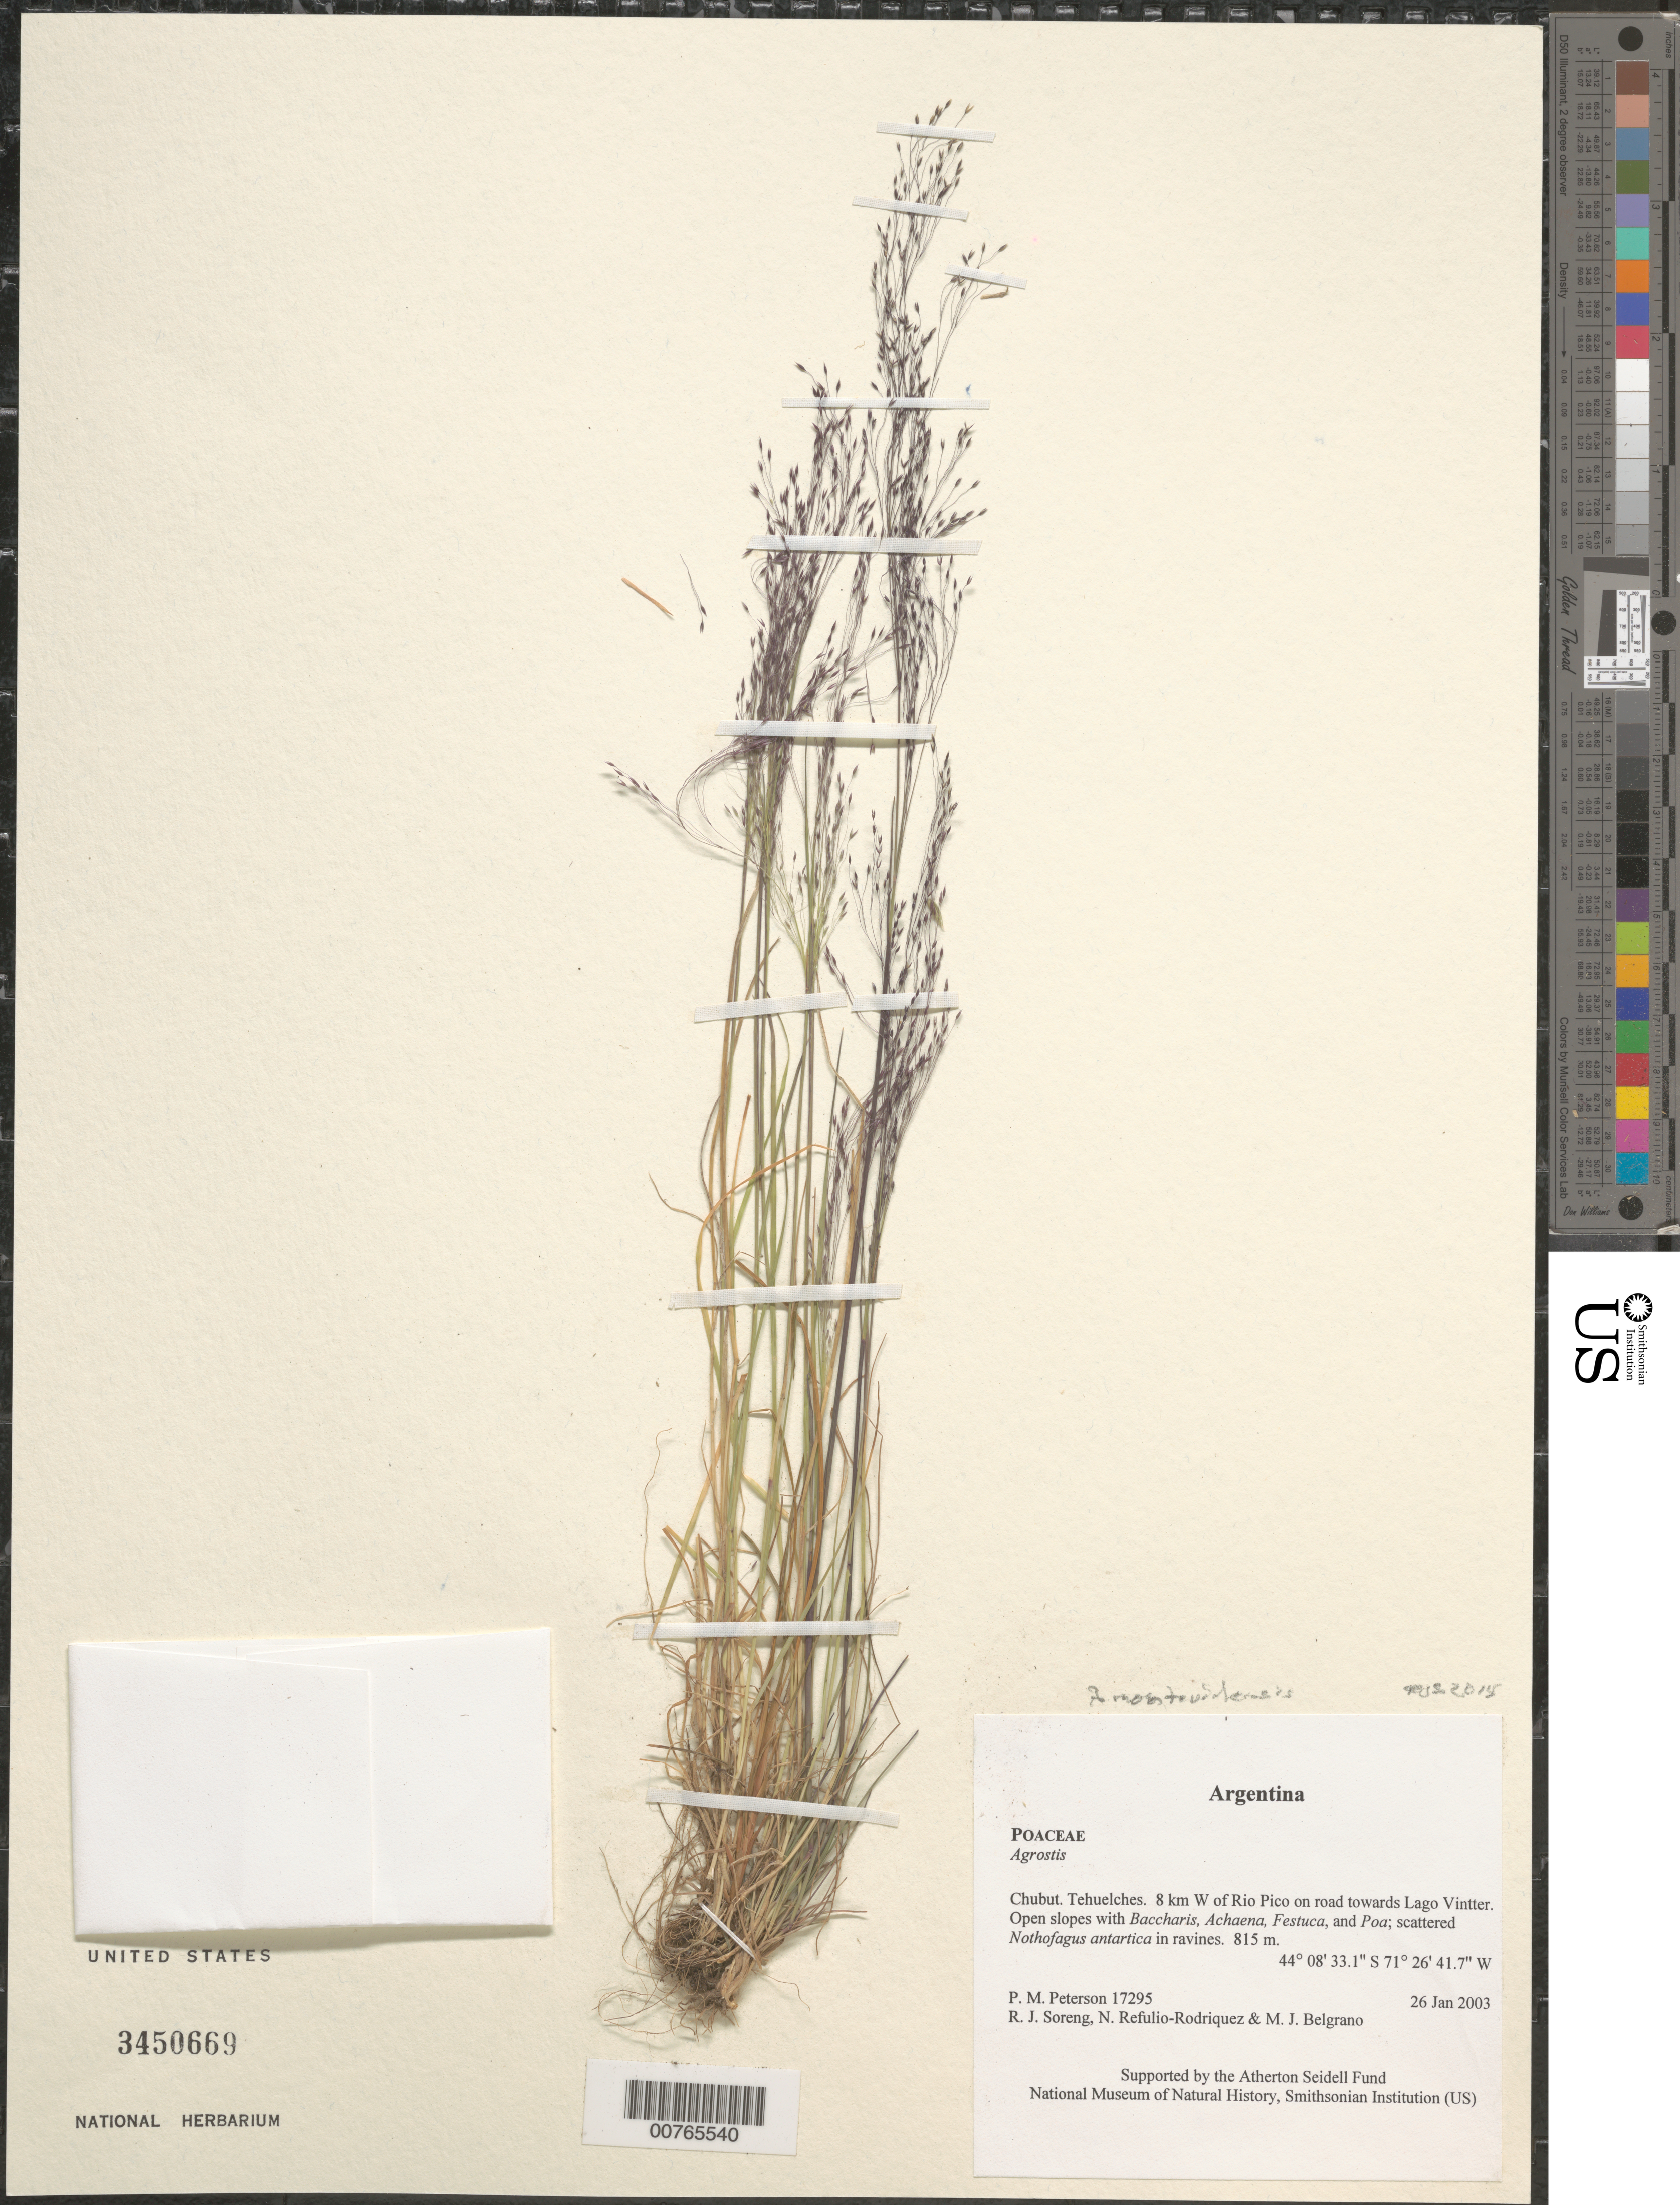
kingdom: Plantae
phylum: Tracheophyta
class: Liliopsida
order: Poales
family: Poaceae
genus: Agrostis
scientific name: Agrostis montevidensis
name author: A. Spreng. ex Nees in Mart.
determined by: Soreng, Robert J., Research Associate (BOT), Smithsonian Institution - National Museum of Natural History (UNITED STATES)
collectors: P. M. Peterson, R. J. Soreng, N. Refulio-Rodríguez & M. Belgrano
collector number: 17295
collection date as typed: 26 Jan 2003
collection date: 2003-01-26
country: Argentina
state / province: Chubut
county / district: Tehuelches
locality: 8 km W of Rio Pico on road towards Lago Vintter. Open slopes with Baccharis, Achaena, Festuca, and Poa; scattered Nothofagus antartica in ravines.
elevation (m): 815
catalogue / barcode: US 3450669